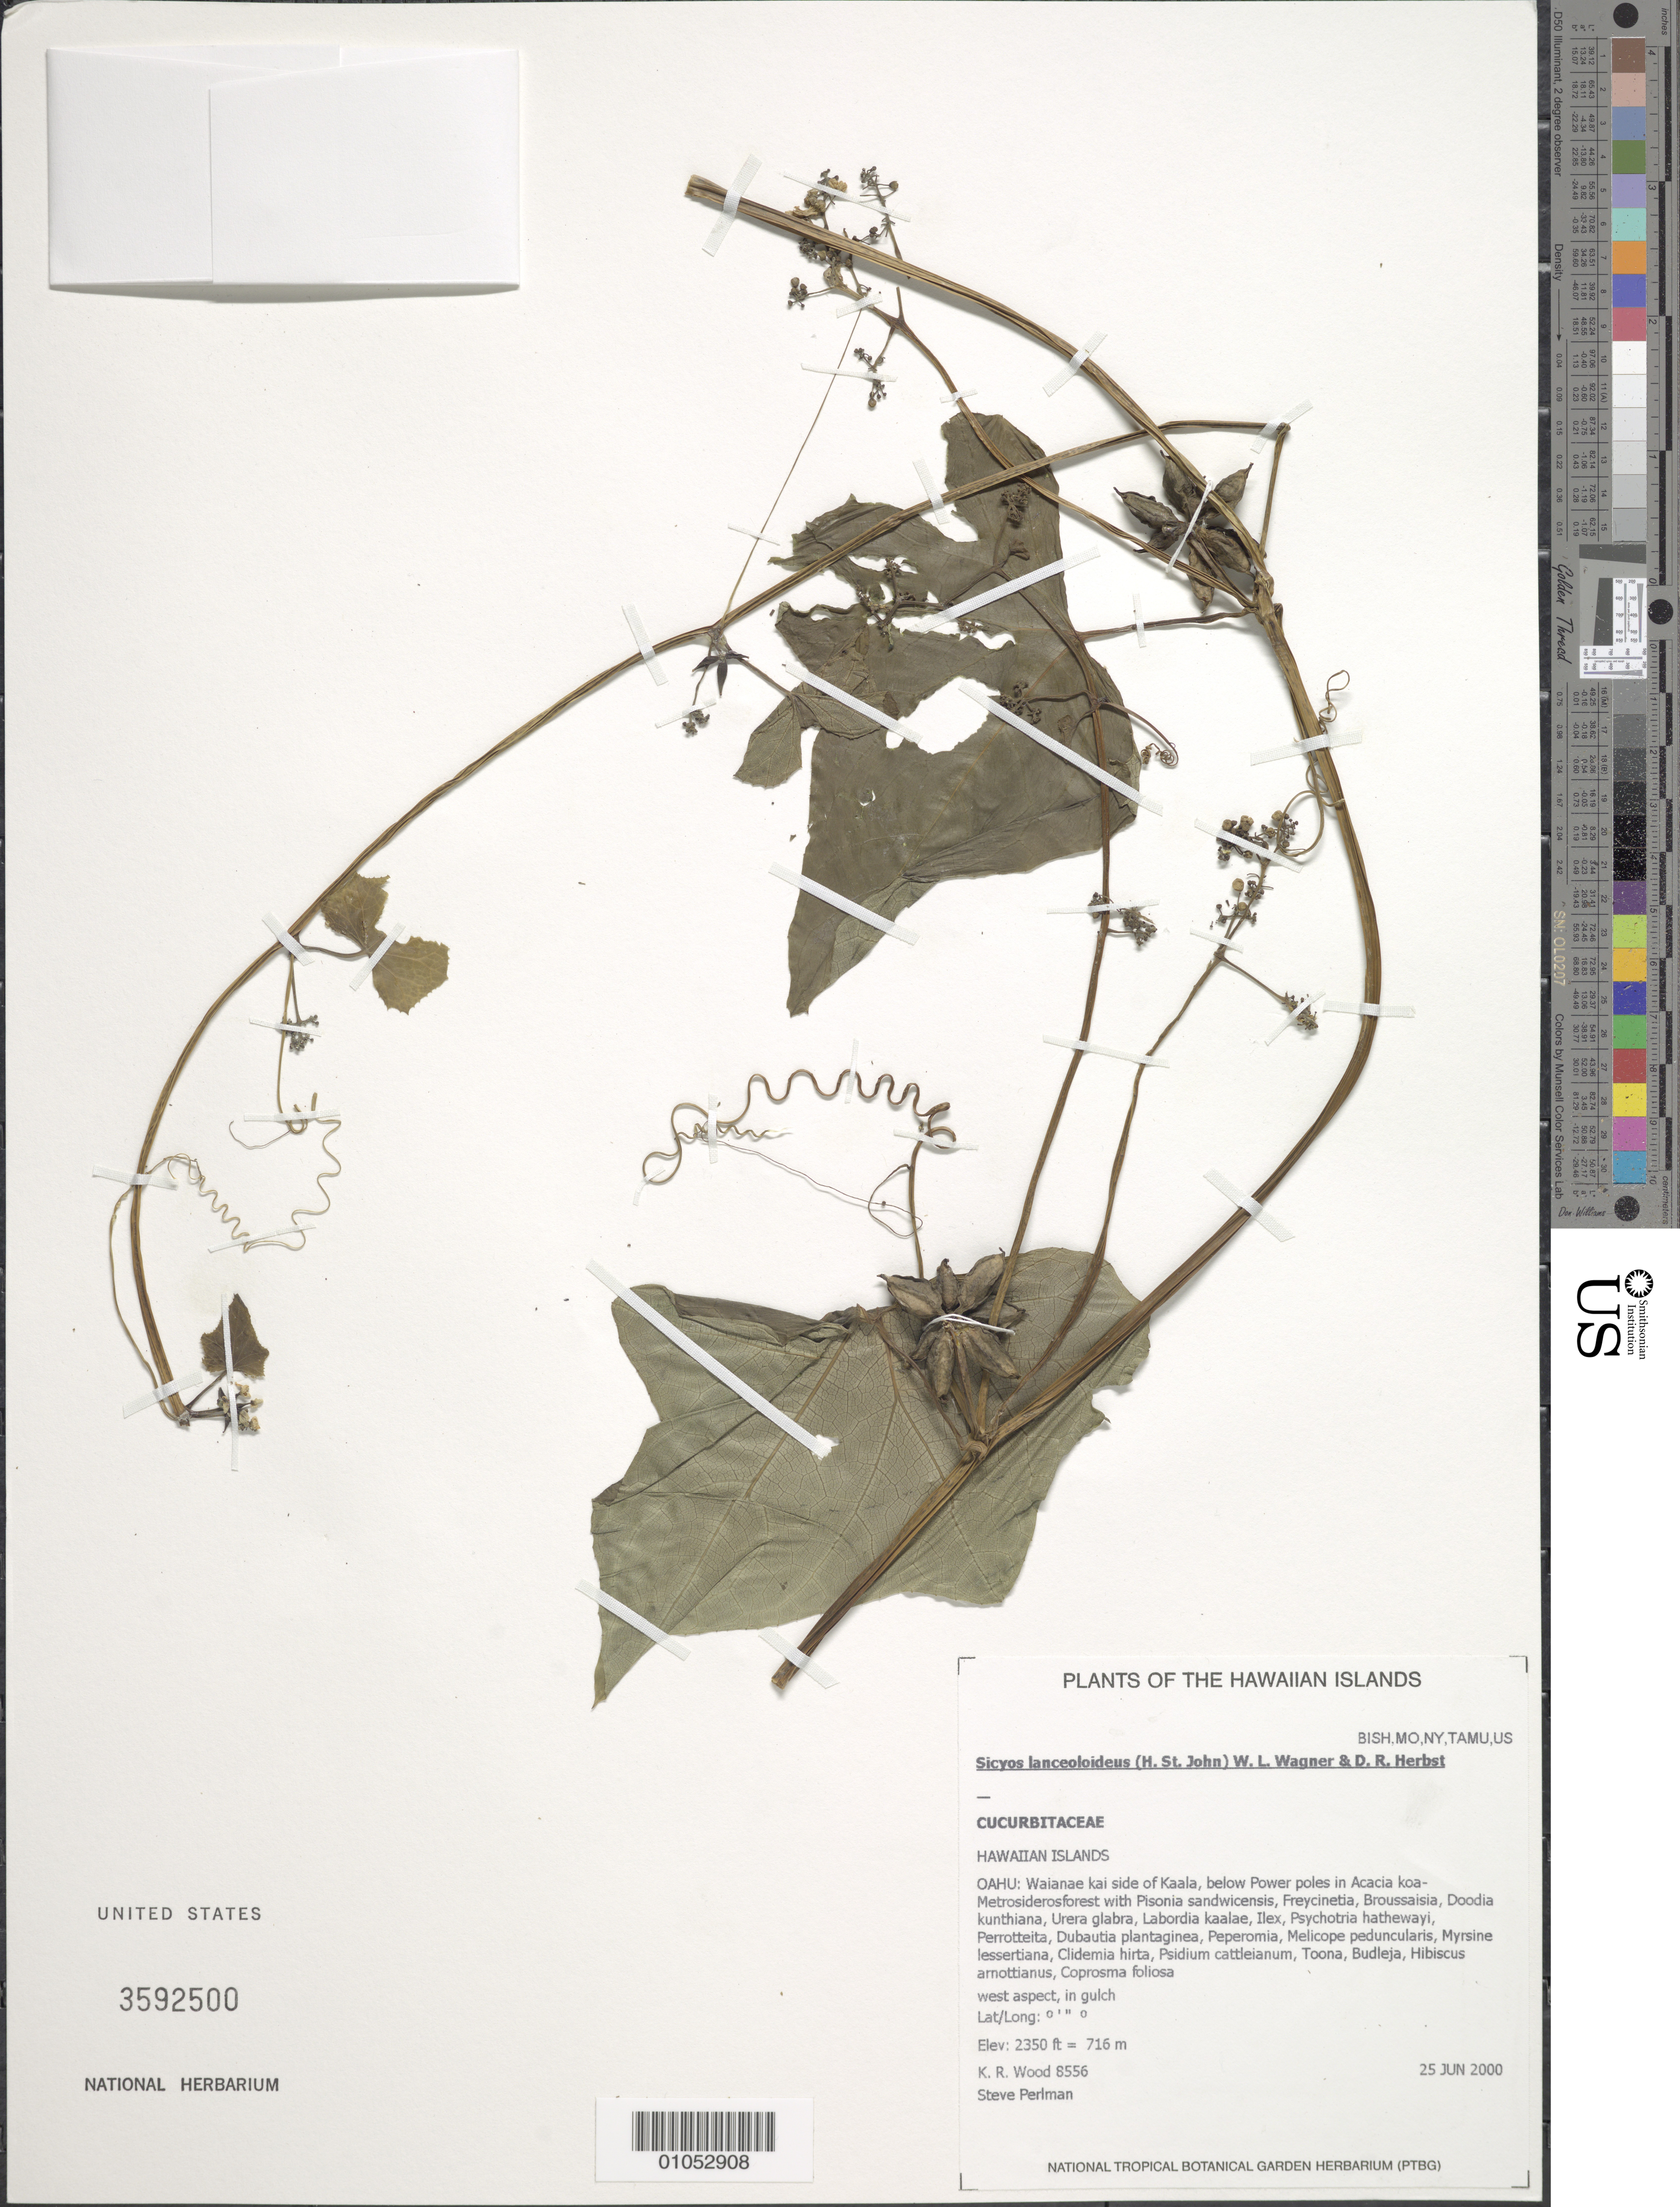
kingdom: Plantae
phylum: Tracheophyta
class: Magnoliopsida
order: Cucurbitales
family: Cucurbitaceae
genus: Sicyos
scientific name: Sicyos lanceoloideus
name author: (H. St. John) W.L. Wagner & D.R. Herbst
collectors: K. R. Wood & S. P. Perlman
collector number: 8556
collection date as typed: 25 Jun 2000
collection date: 2000-06-25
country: United States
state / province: Hawaii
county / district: Honolulu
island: Oahu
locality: Waianae Kai side of Kaala, below Power poles.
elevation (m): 716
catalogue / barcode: US 3592500